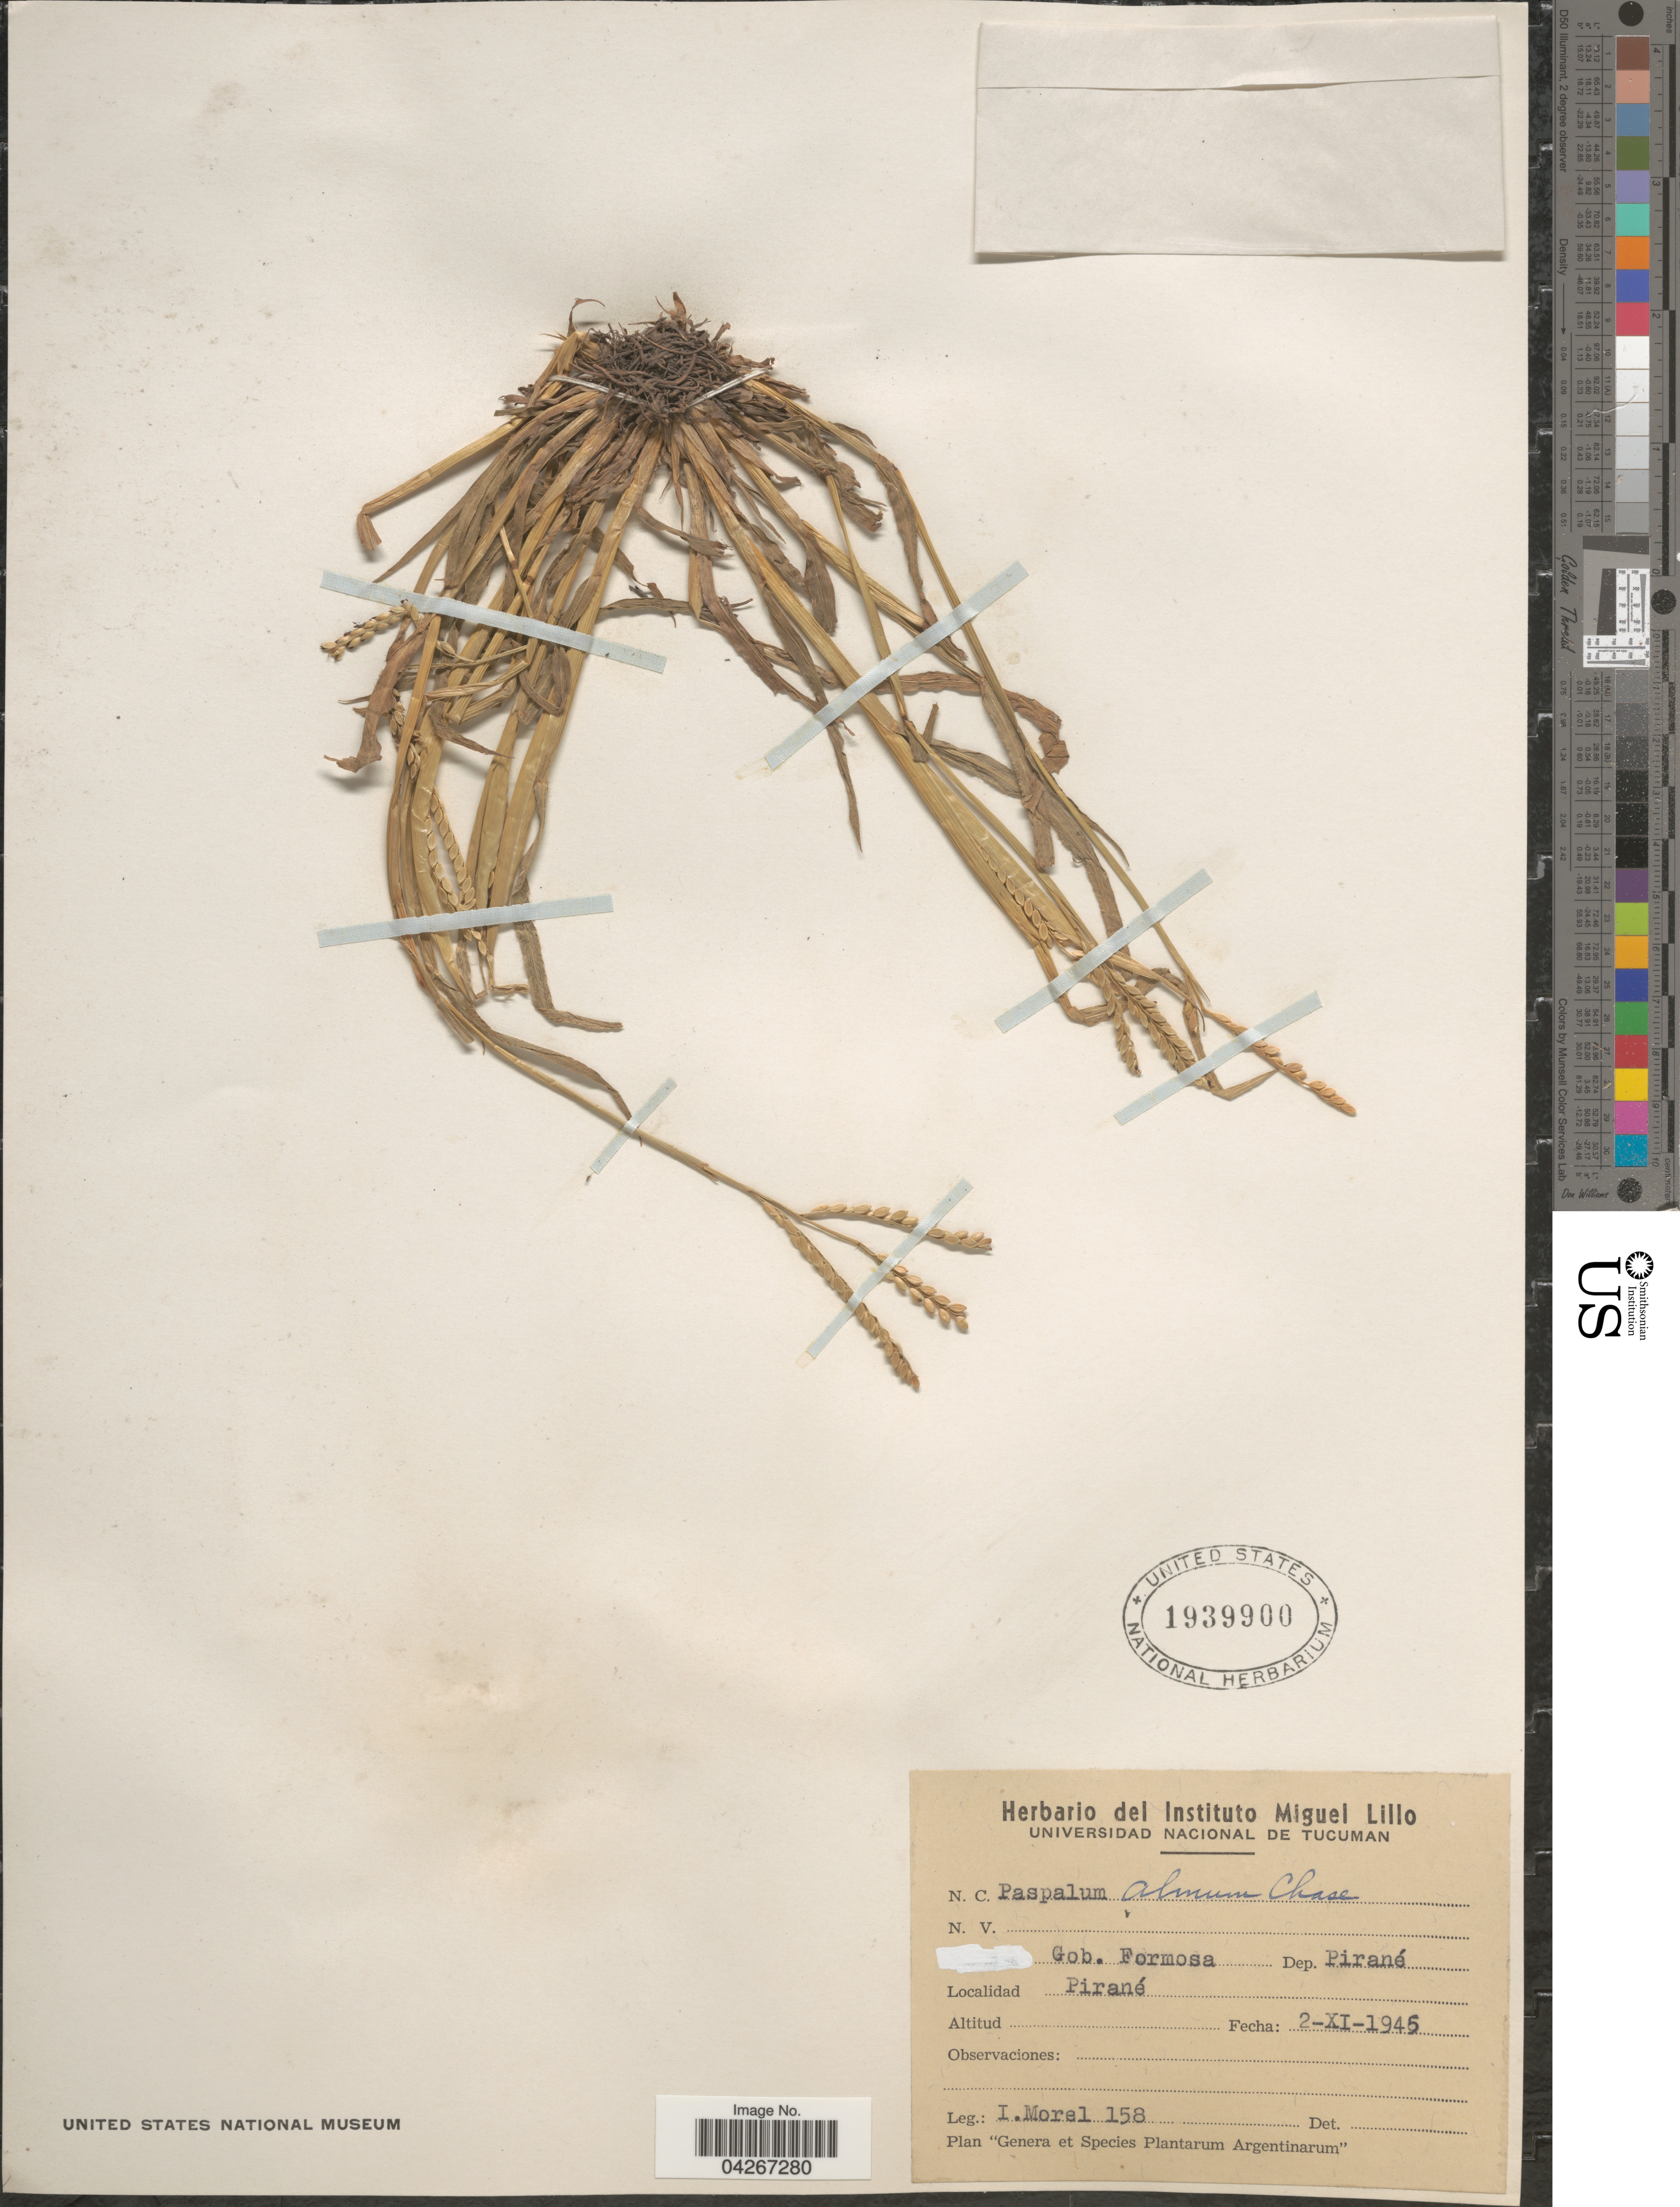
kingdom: Plantae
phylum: Tracheophyta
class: Liliopsida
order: Poales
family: Poaceae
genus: Paspalum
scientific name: Paspalum almum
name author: Chase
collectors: I. Morel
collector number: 158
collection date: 1945-11-02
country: Argentina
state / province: Formosa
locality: Gob. Formosa. Dep. Pirané. Pirané.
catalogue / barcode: US 1939900